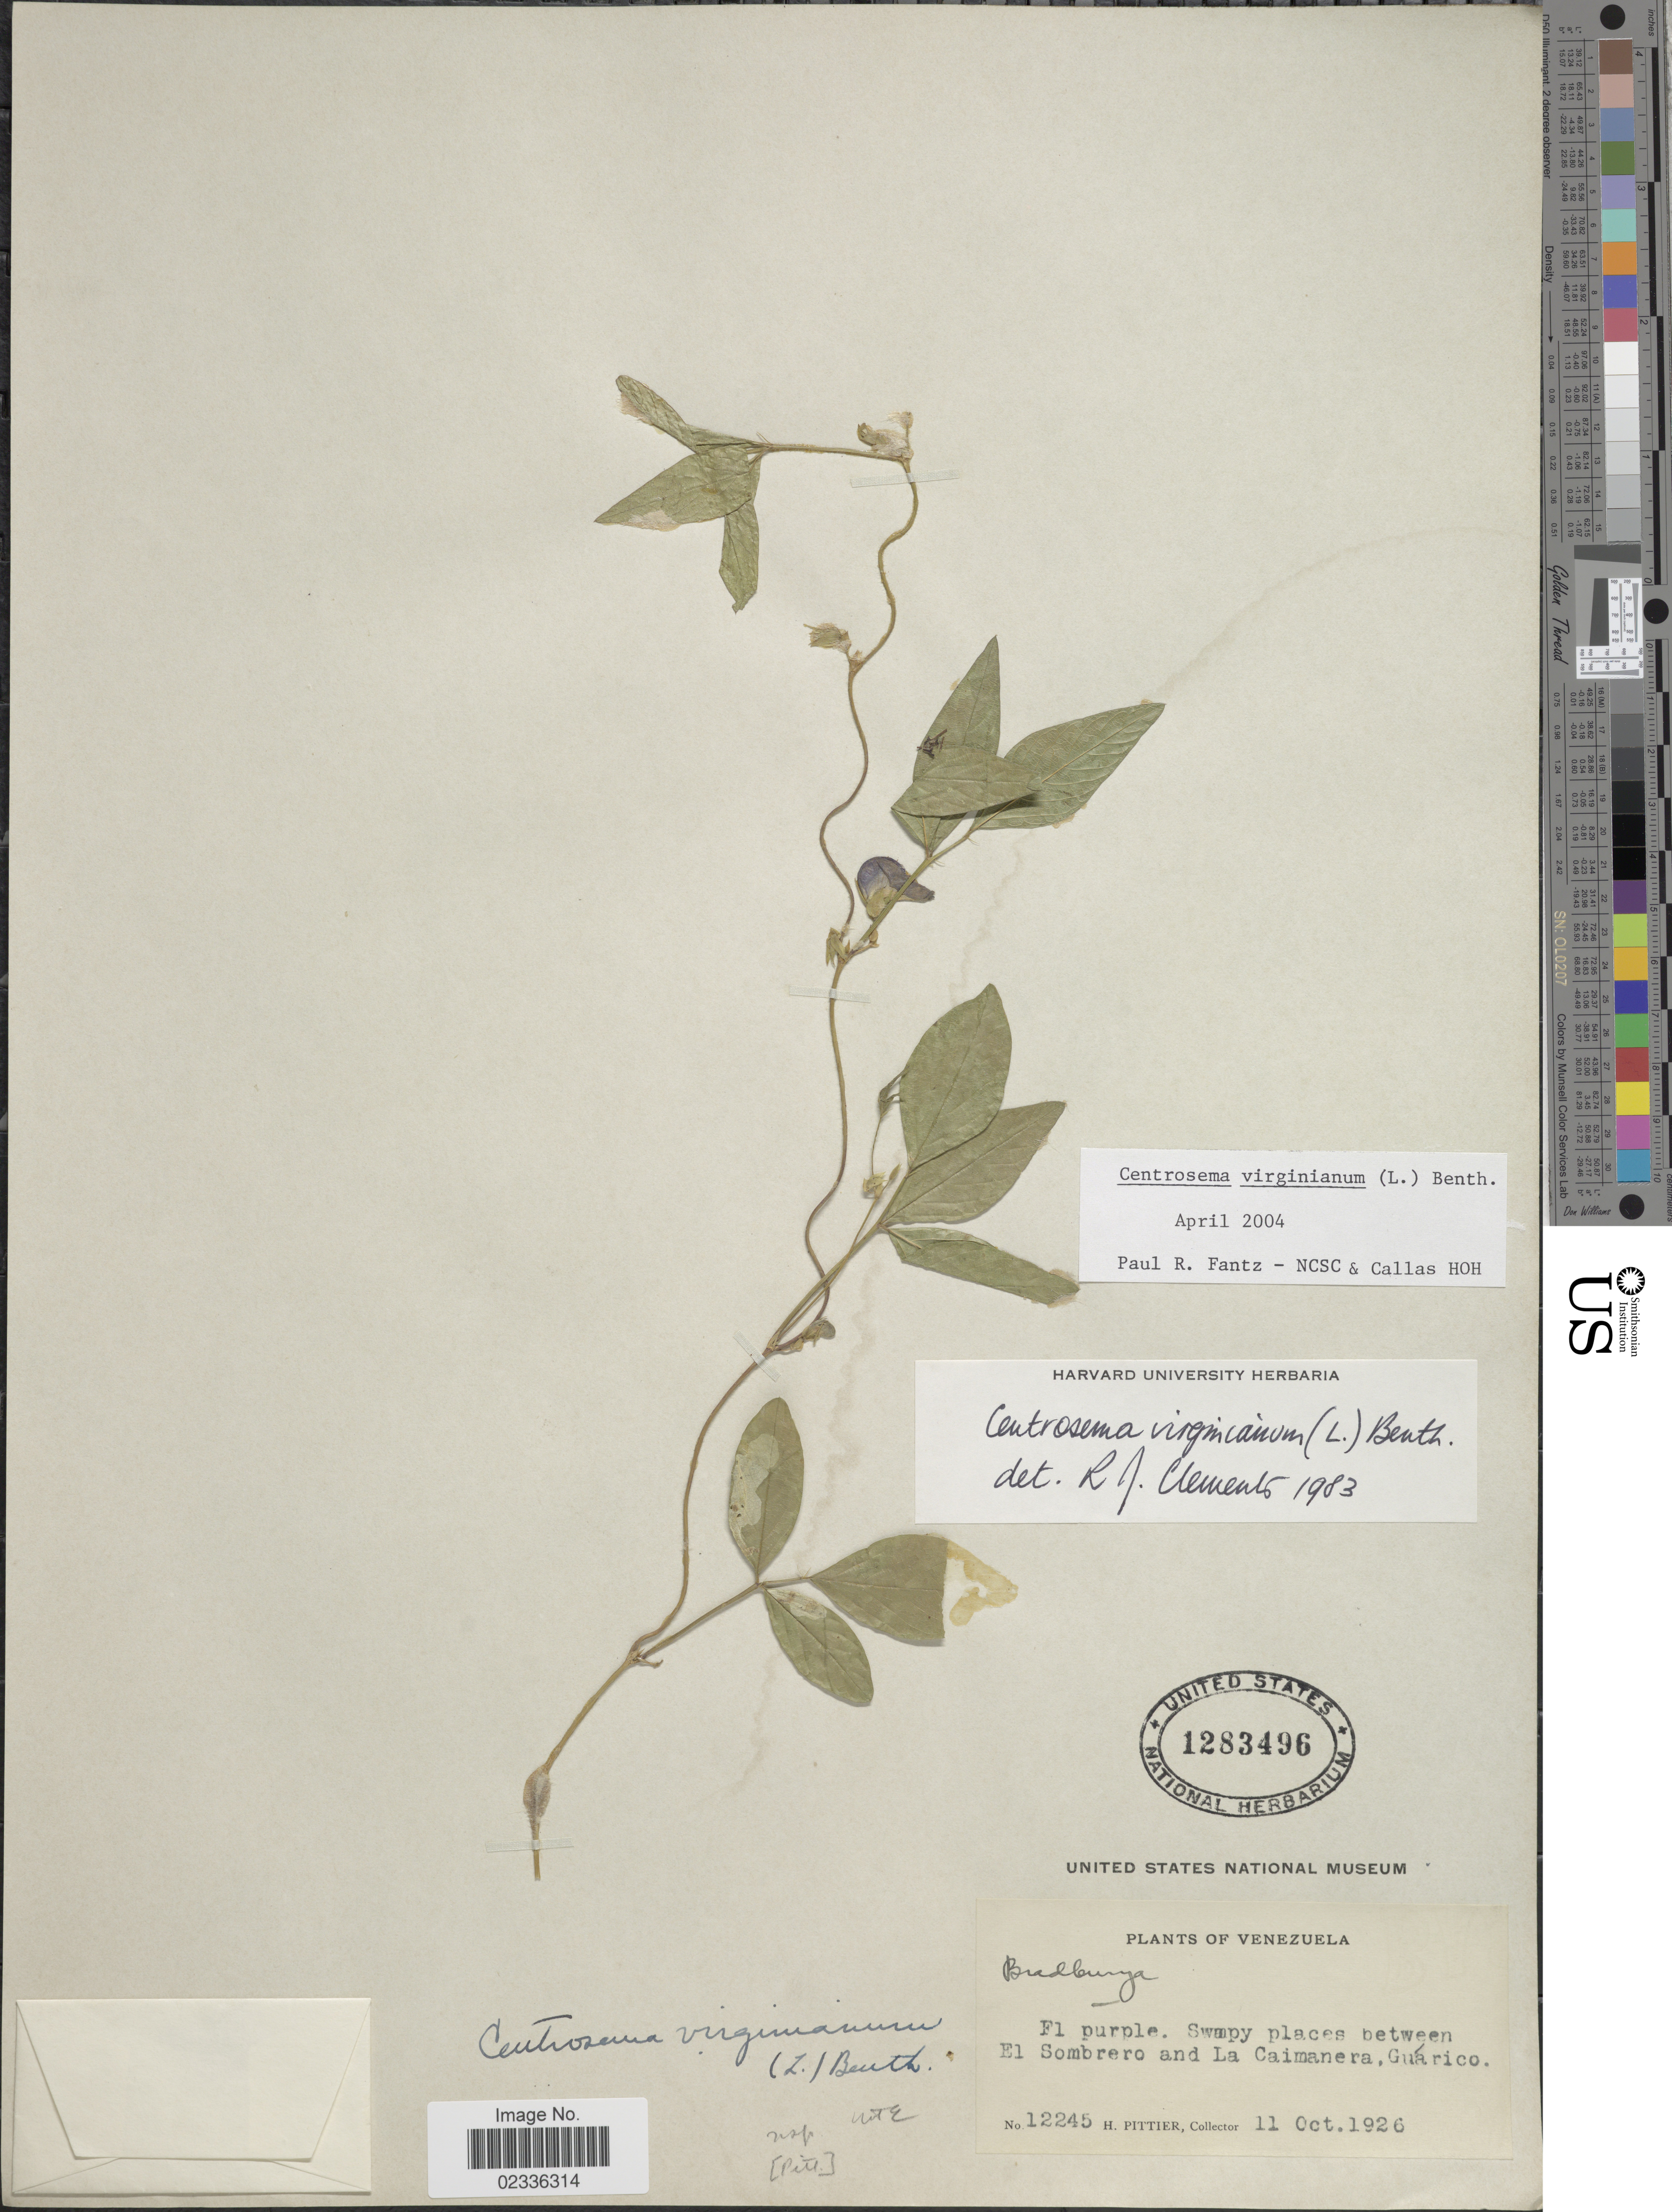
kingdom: Plantae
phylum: Tracheophyta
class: Magnoliopsida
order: Fabales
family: Fabaceae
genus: Centrosema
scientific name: Centrosema virginianum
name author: (L.) Benth.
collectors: H. F. Pittier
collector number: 12245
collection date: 1926-10-11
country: Venezuela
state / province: Guárico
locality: Swampy places between El Sombrero and La Caimanera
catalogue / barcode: US 1283496